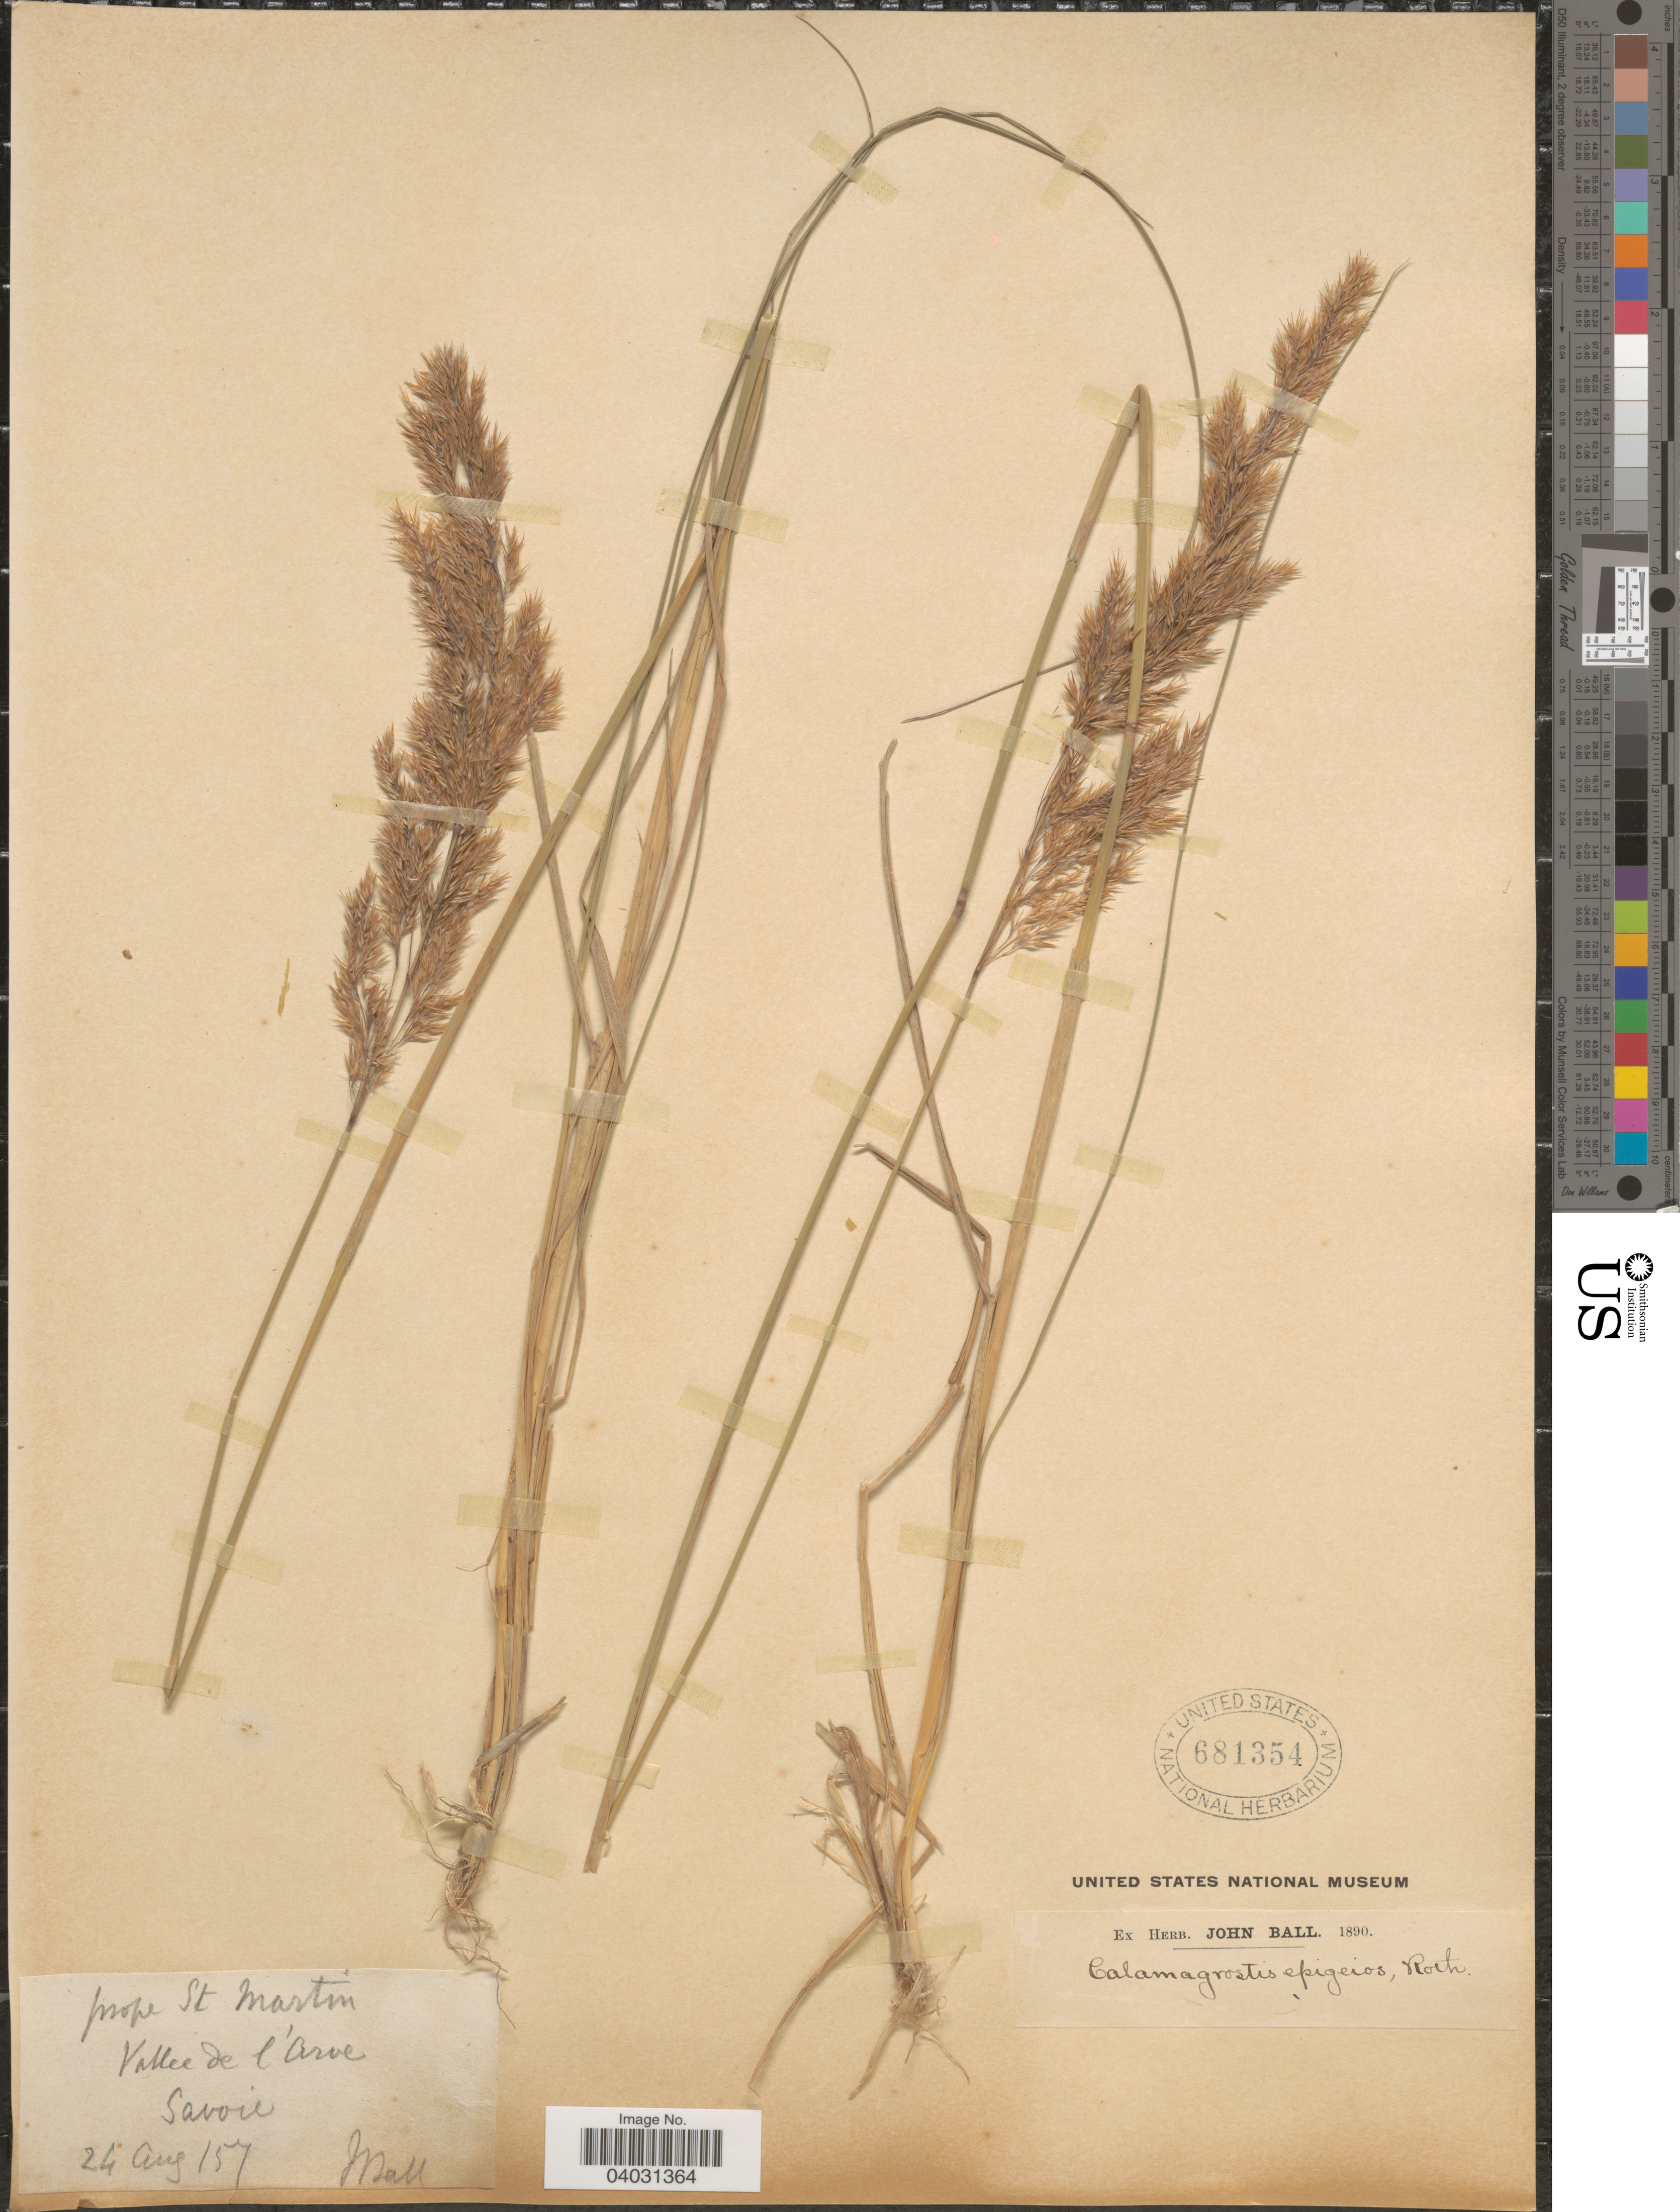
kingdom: Plantae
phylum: Tracheophyta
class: Liliopsida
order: Poales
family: Poaceae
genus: Calamagrostis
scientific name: Calamagrostis epigeios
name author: (L.) Roth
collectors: J. Ball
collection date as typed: Transcribed d/m/y: 24/8/57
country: France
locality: Prope St Martin. Valle de l'Arve Savoie.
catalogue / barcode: US 681354